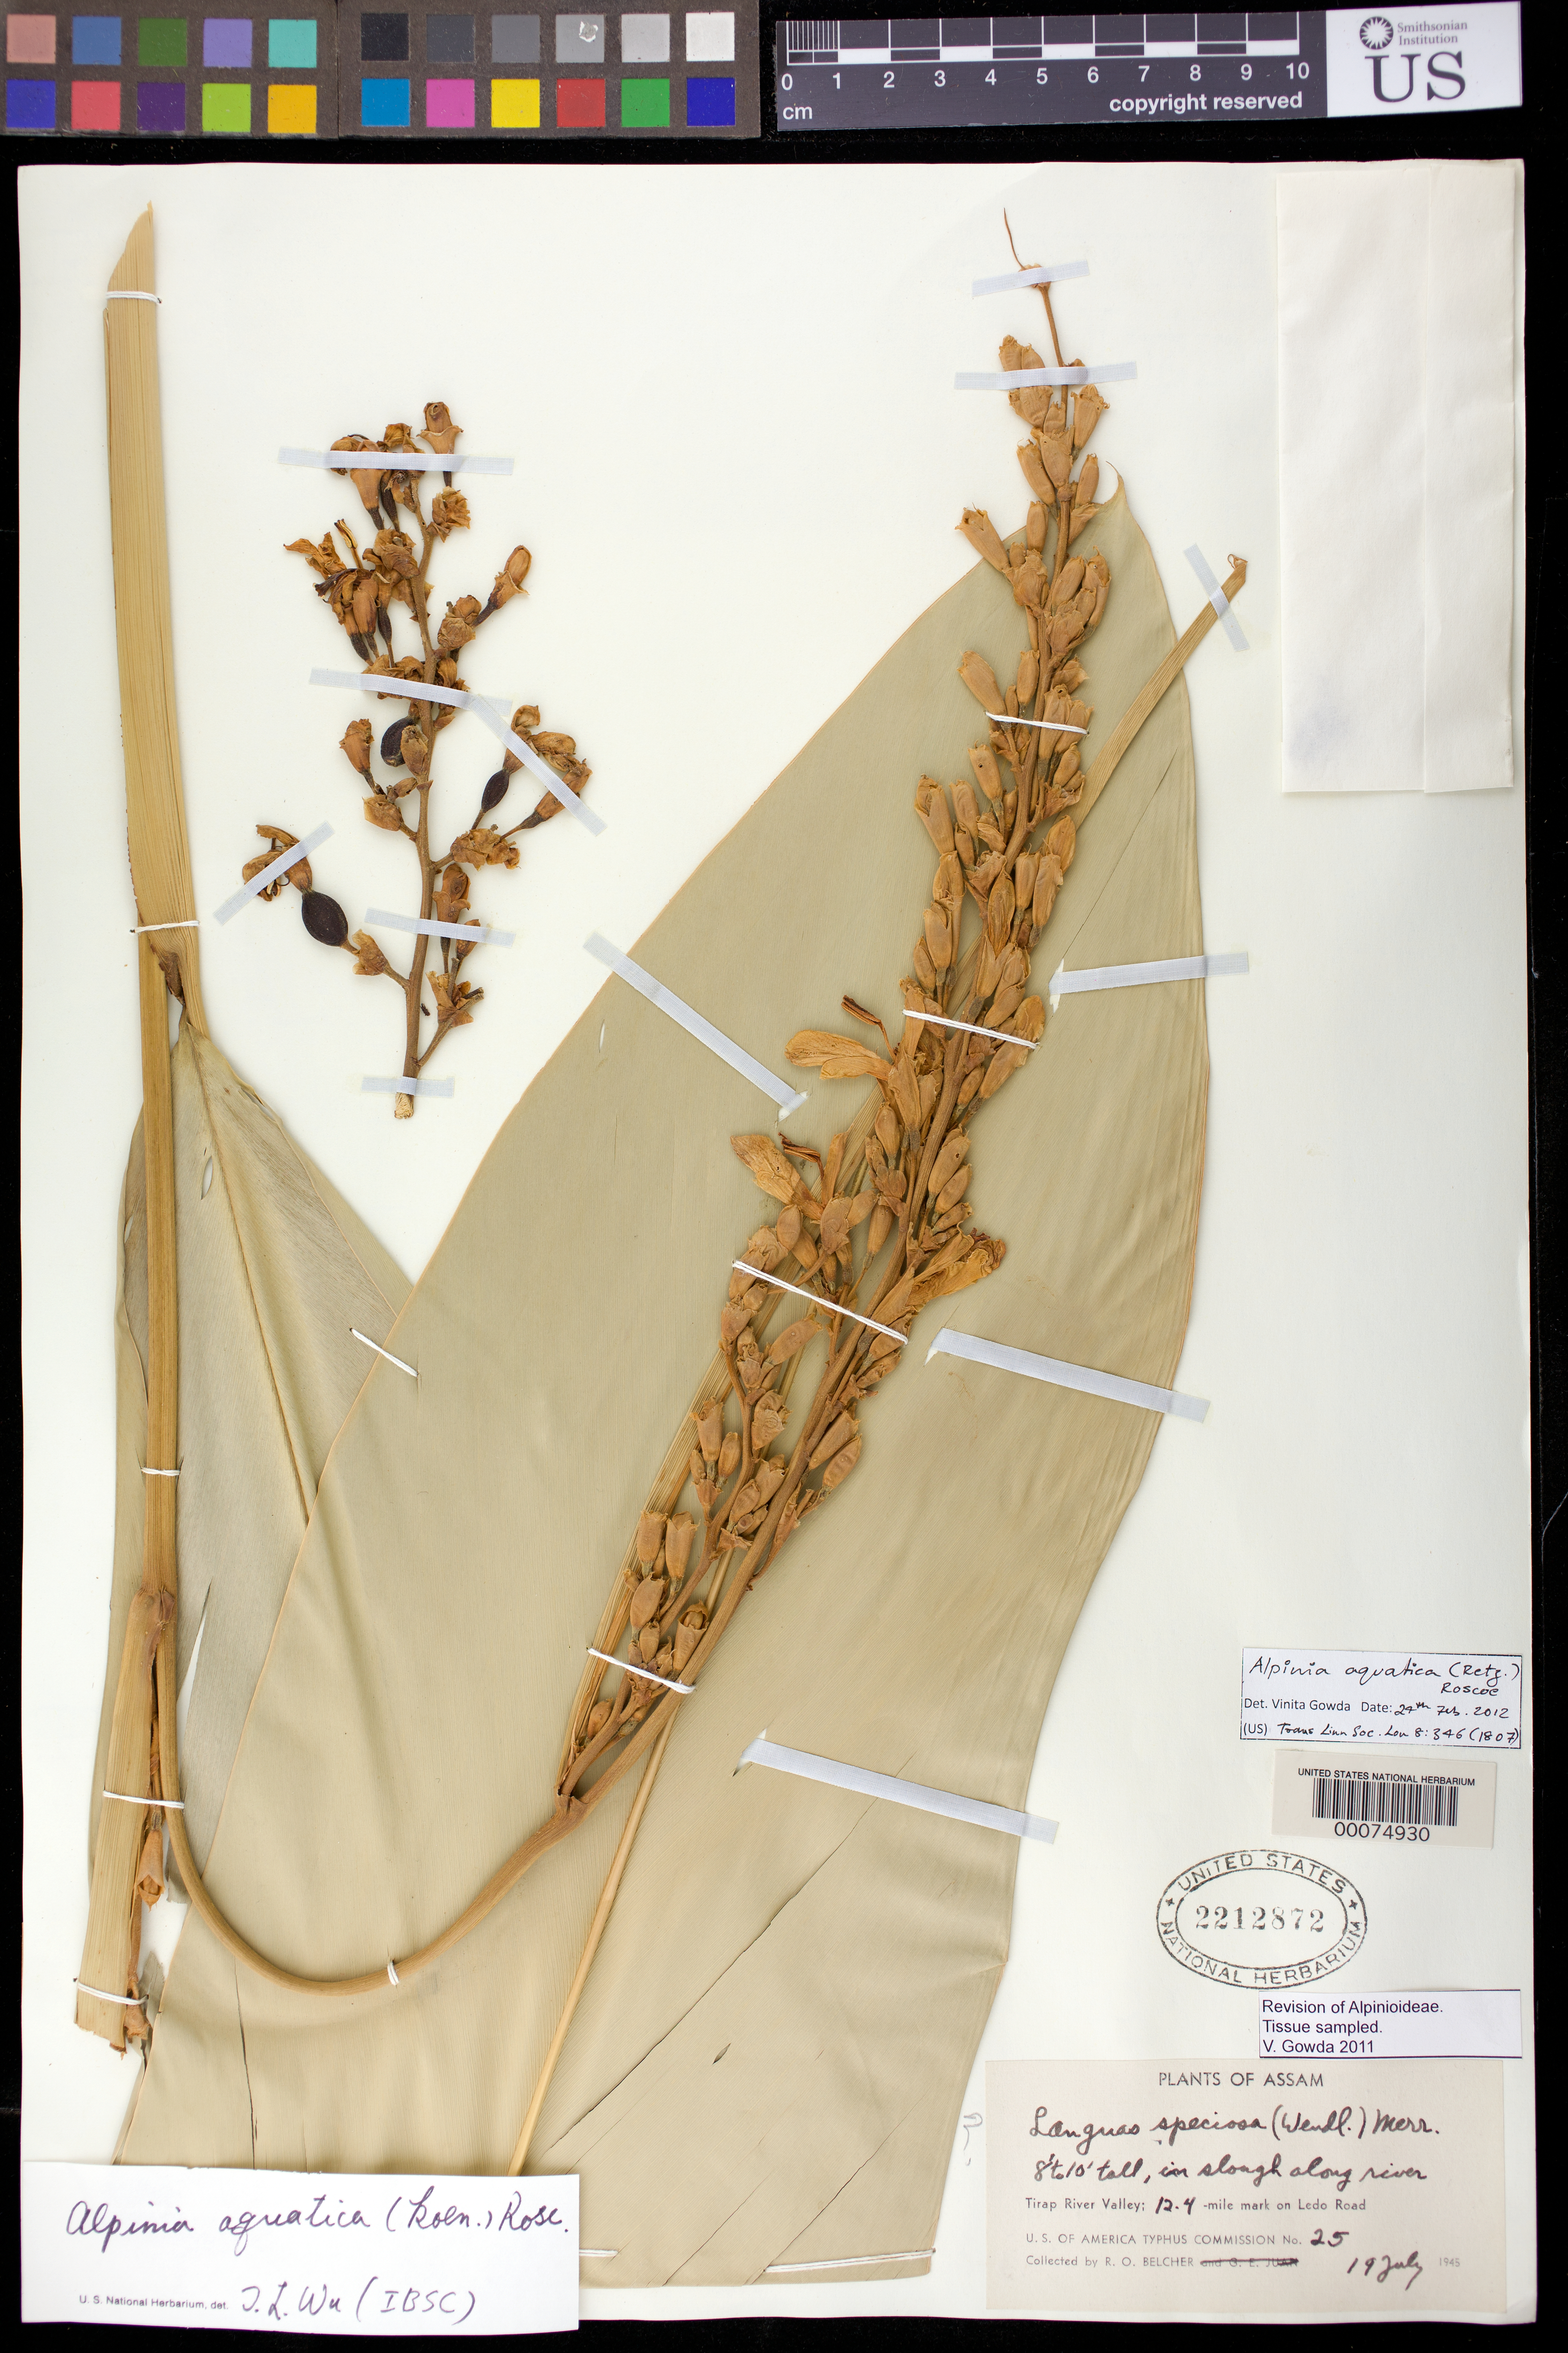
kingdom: Plantae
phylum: Tracheophyta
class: Liliopsida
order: Zingiberales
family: Zingiberaceae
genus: Alpinia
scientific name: Alpinia aquatica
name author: (J. Koenig) Roscoe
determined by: Wu, Te-Ling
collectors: R. Belcher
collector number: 25 USA Typhus Comm.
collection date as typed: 19 Jul 1945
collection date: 1945-07-19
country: India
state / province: Assam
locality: Plants of assam, tirap river valley, 12.4-mile mark on ledo road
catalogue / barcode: US 2212872